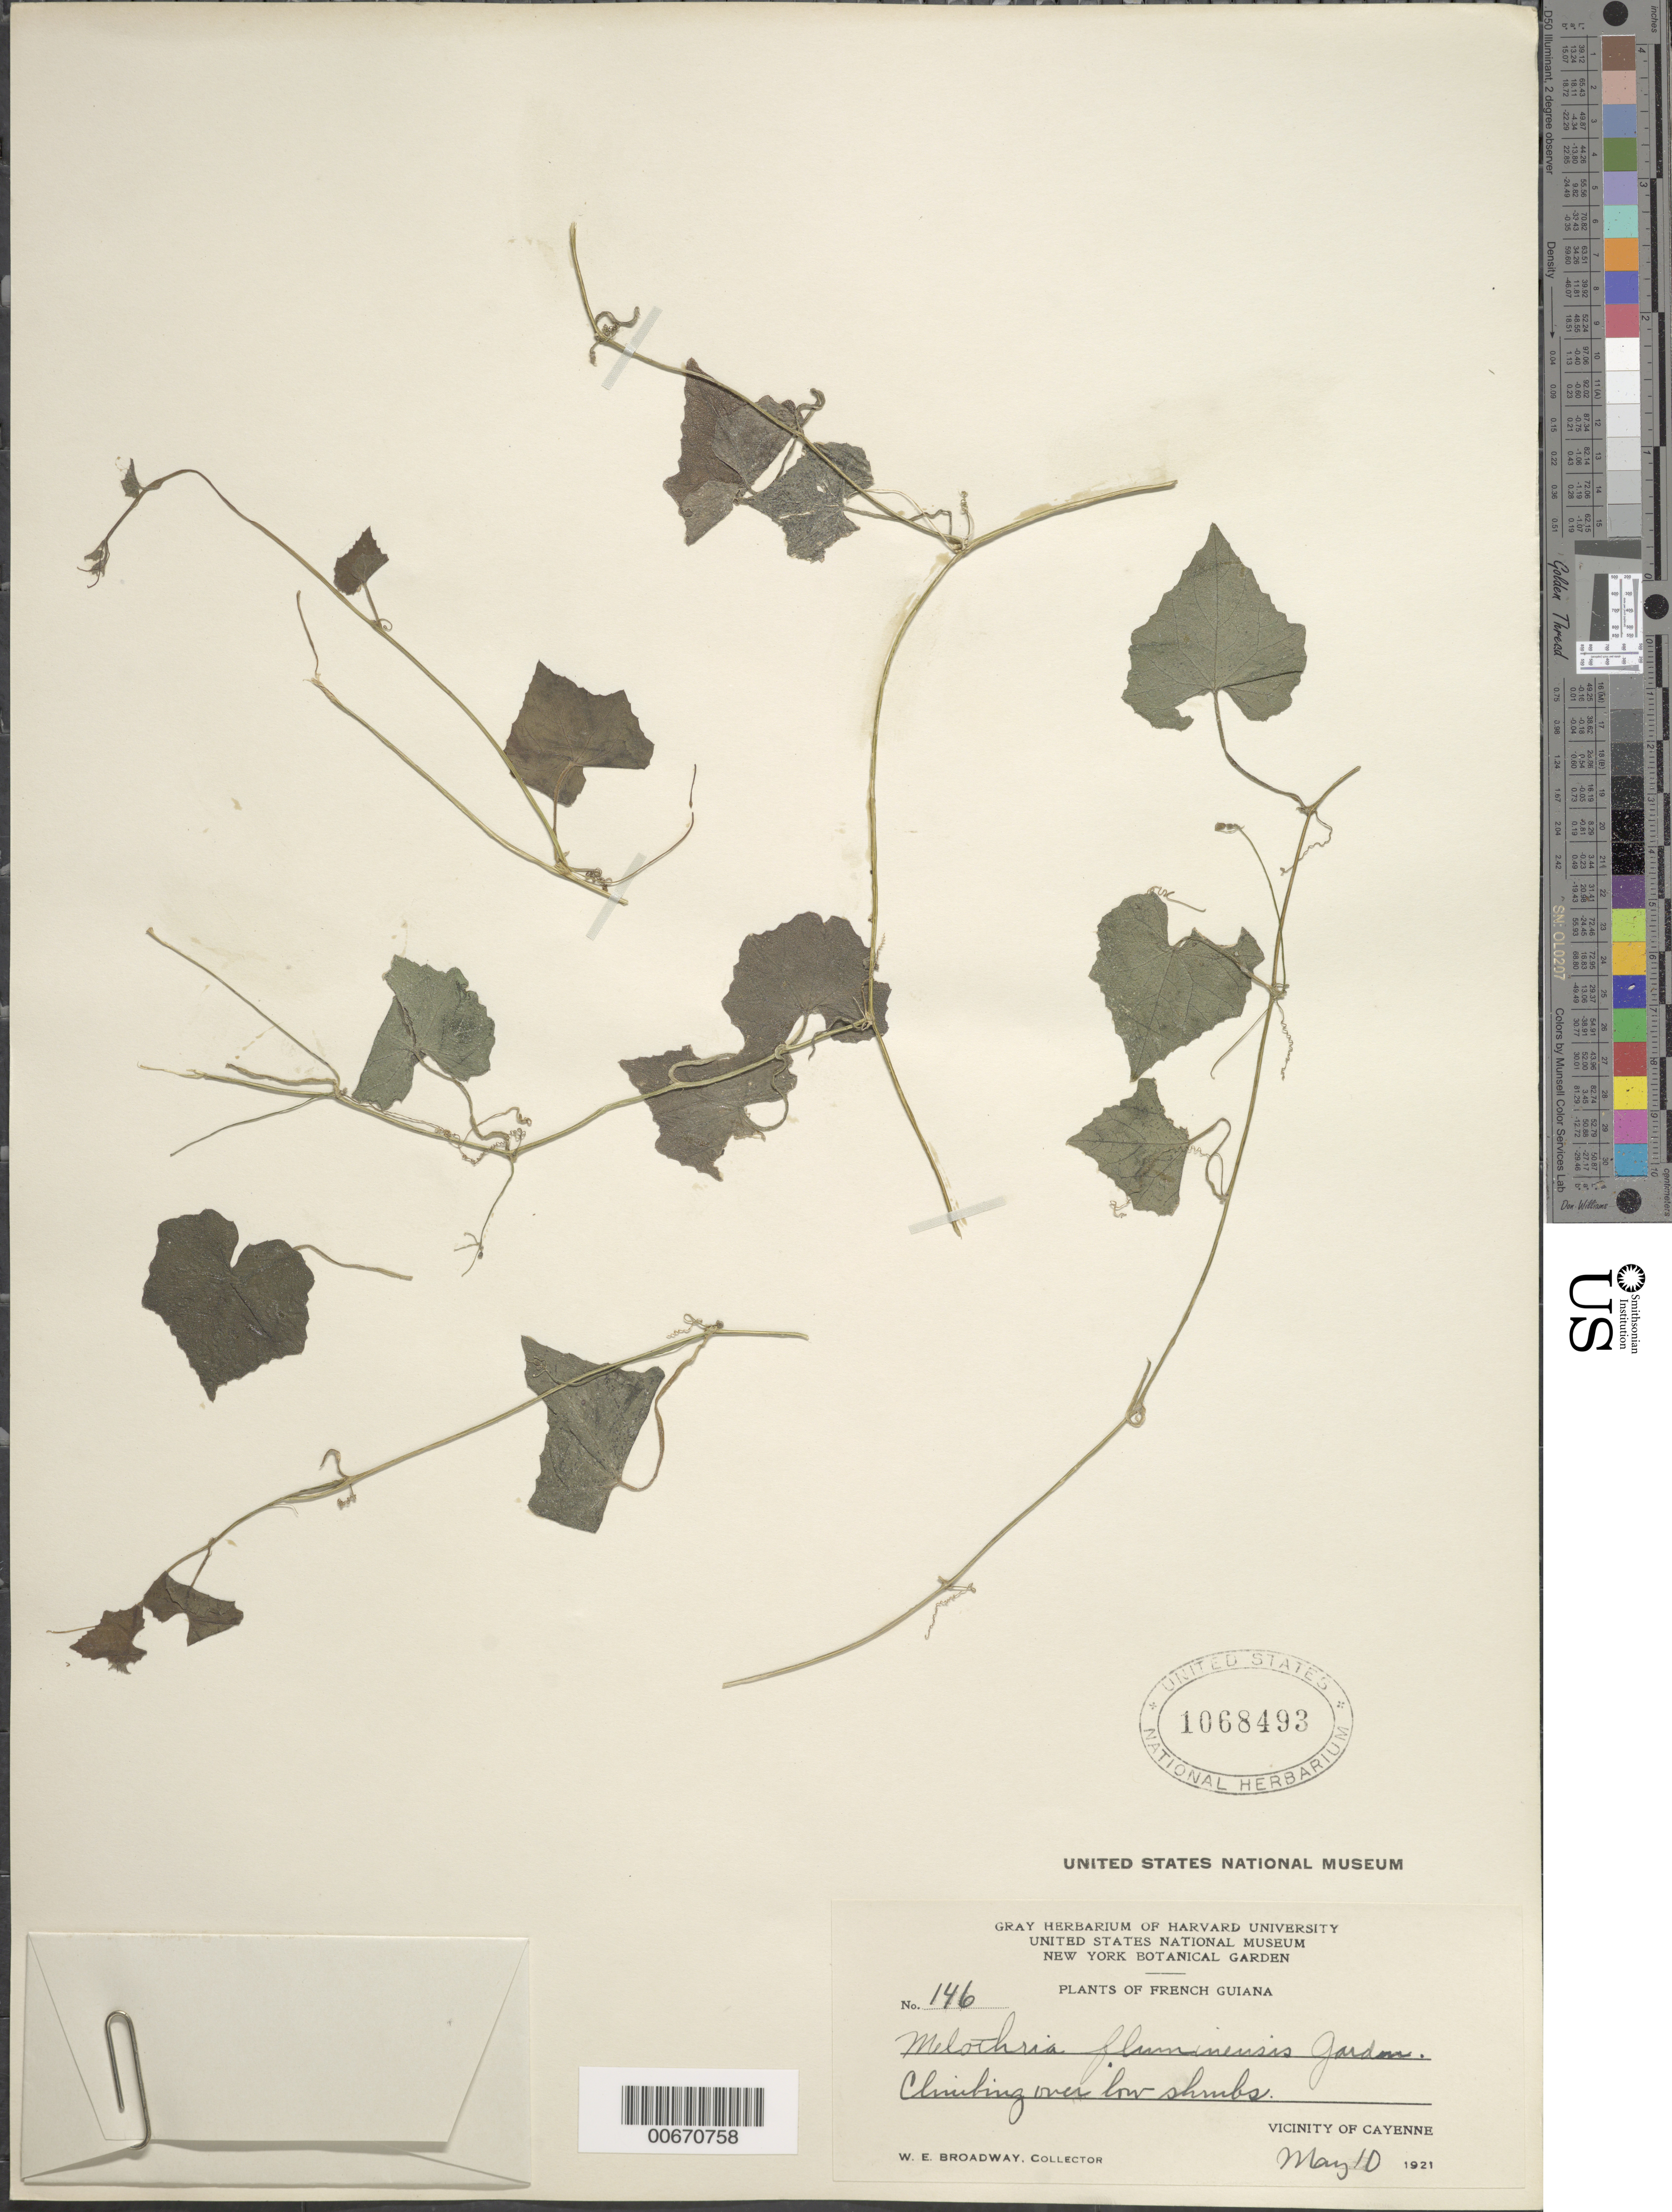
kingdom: Plantae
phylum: Tracheophyta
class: Magnoliopsida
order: Cucurbitales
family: Cucurbitaceae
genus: Melothria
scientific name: Melothria pendula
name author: L.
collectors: W. E. Broadway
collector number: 146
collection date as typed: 10-May-21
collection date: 1921-05-10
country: French Guiana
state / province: Cayenne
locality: Cayenne, vic.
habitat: Climbing over shrubs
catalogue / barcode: US 1068493